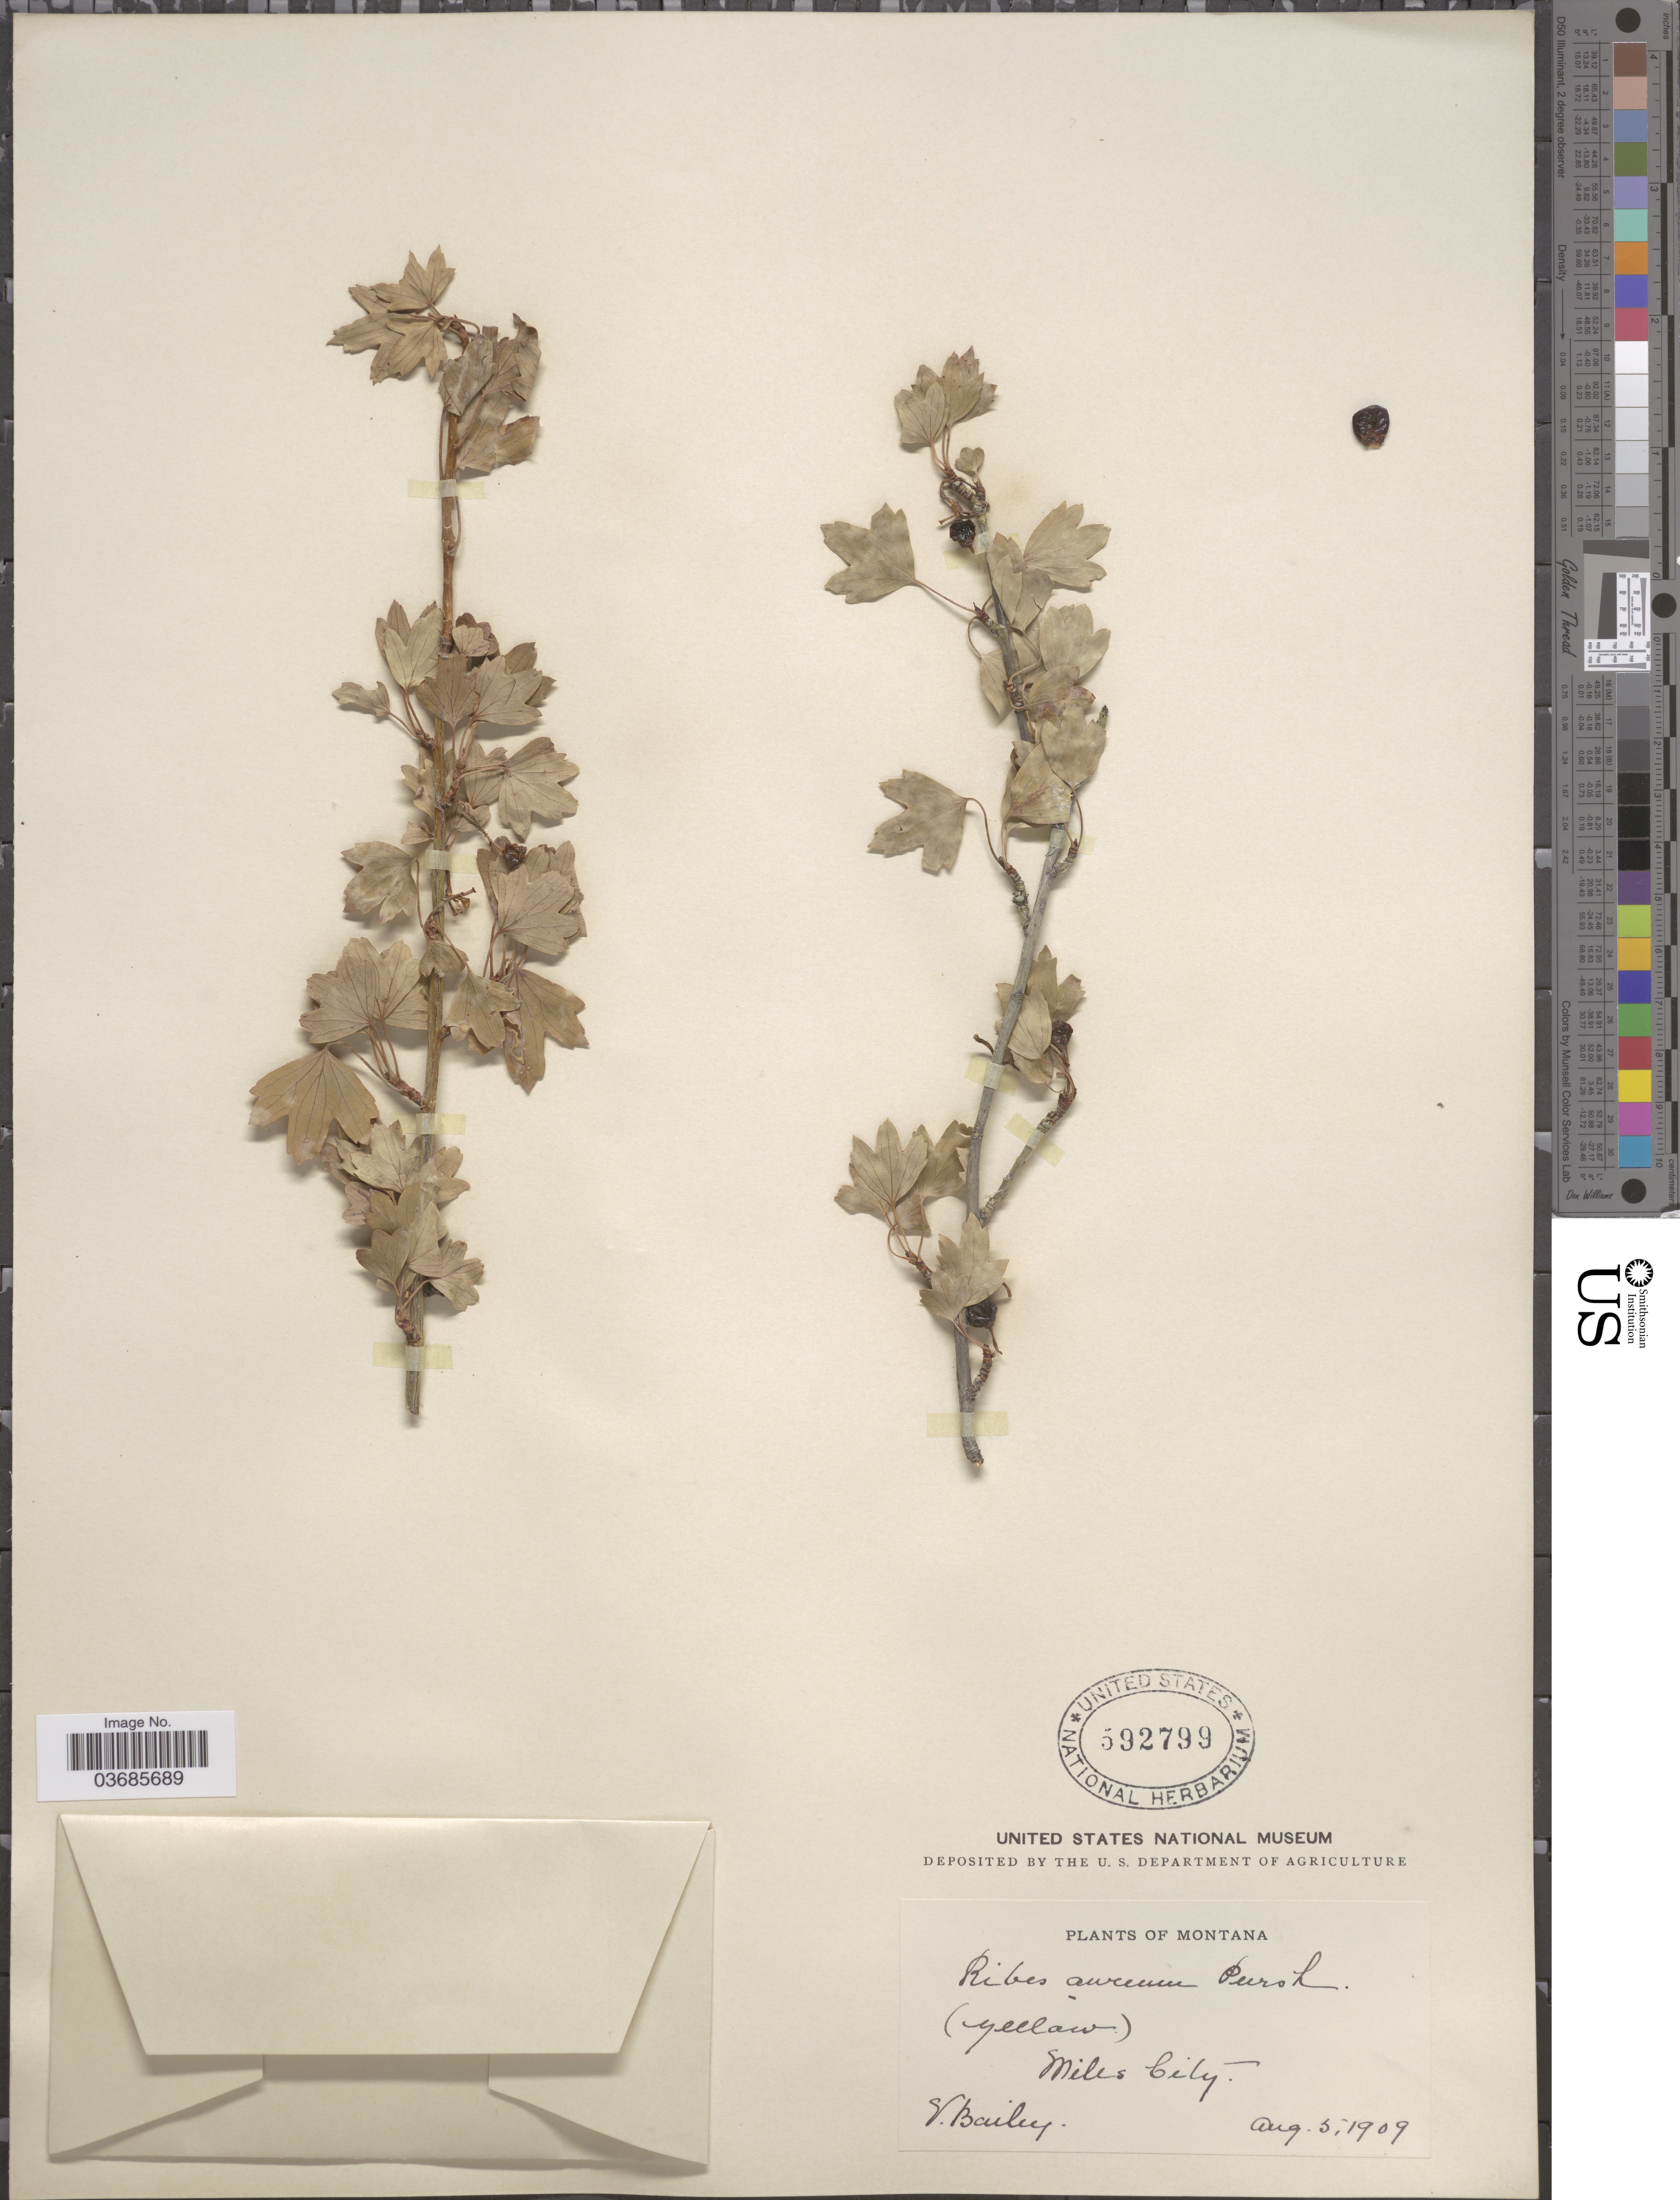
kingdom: Plantae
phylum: Tracheophyta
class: Magnoliopsida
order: Saxifragales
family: Grossulariaceae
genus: Ribes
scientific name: Ribes aureum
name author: Pursh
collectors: V. L. Bailey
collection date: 1909-08-05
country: United States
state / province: Montana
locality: Miles City.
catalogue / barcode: US 592799